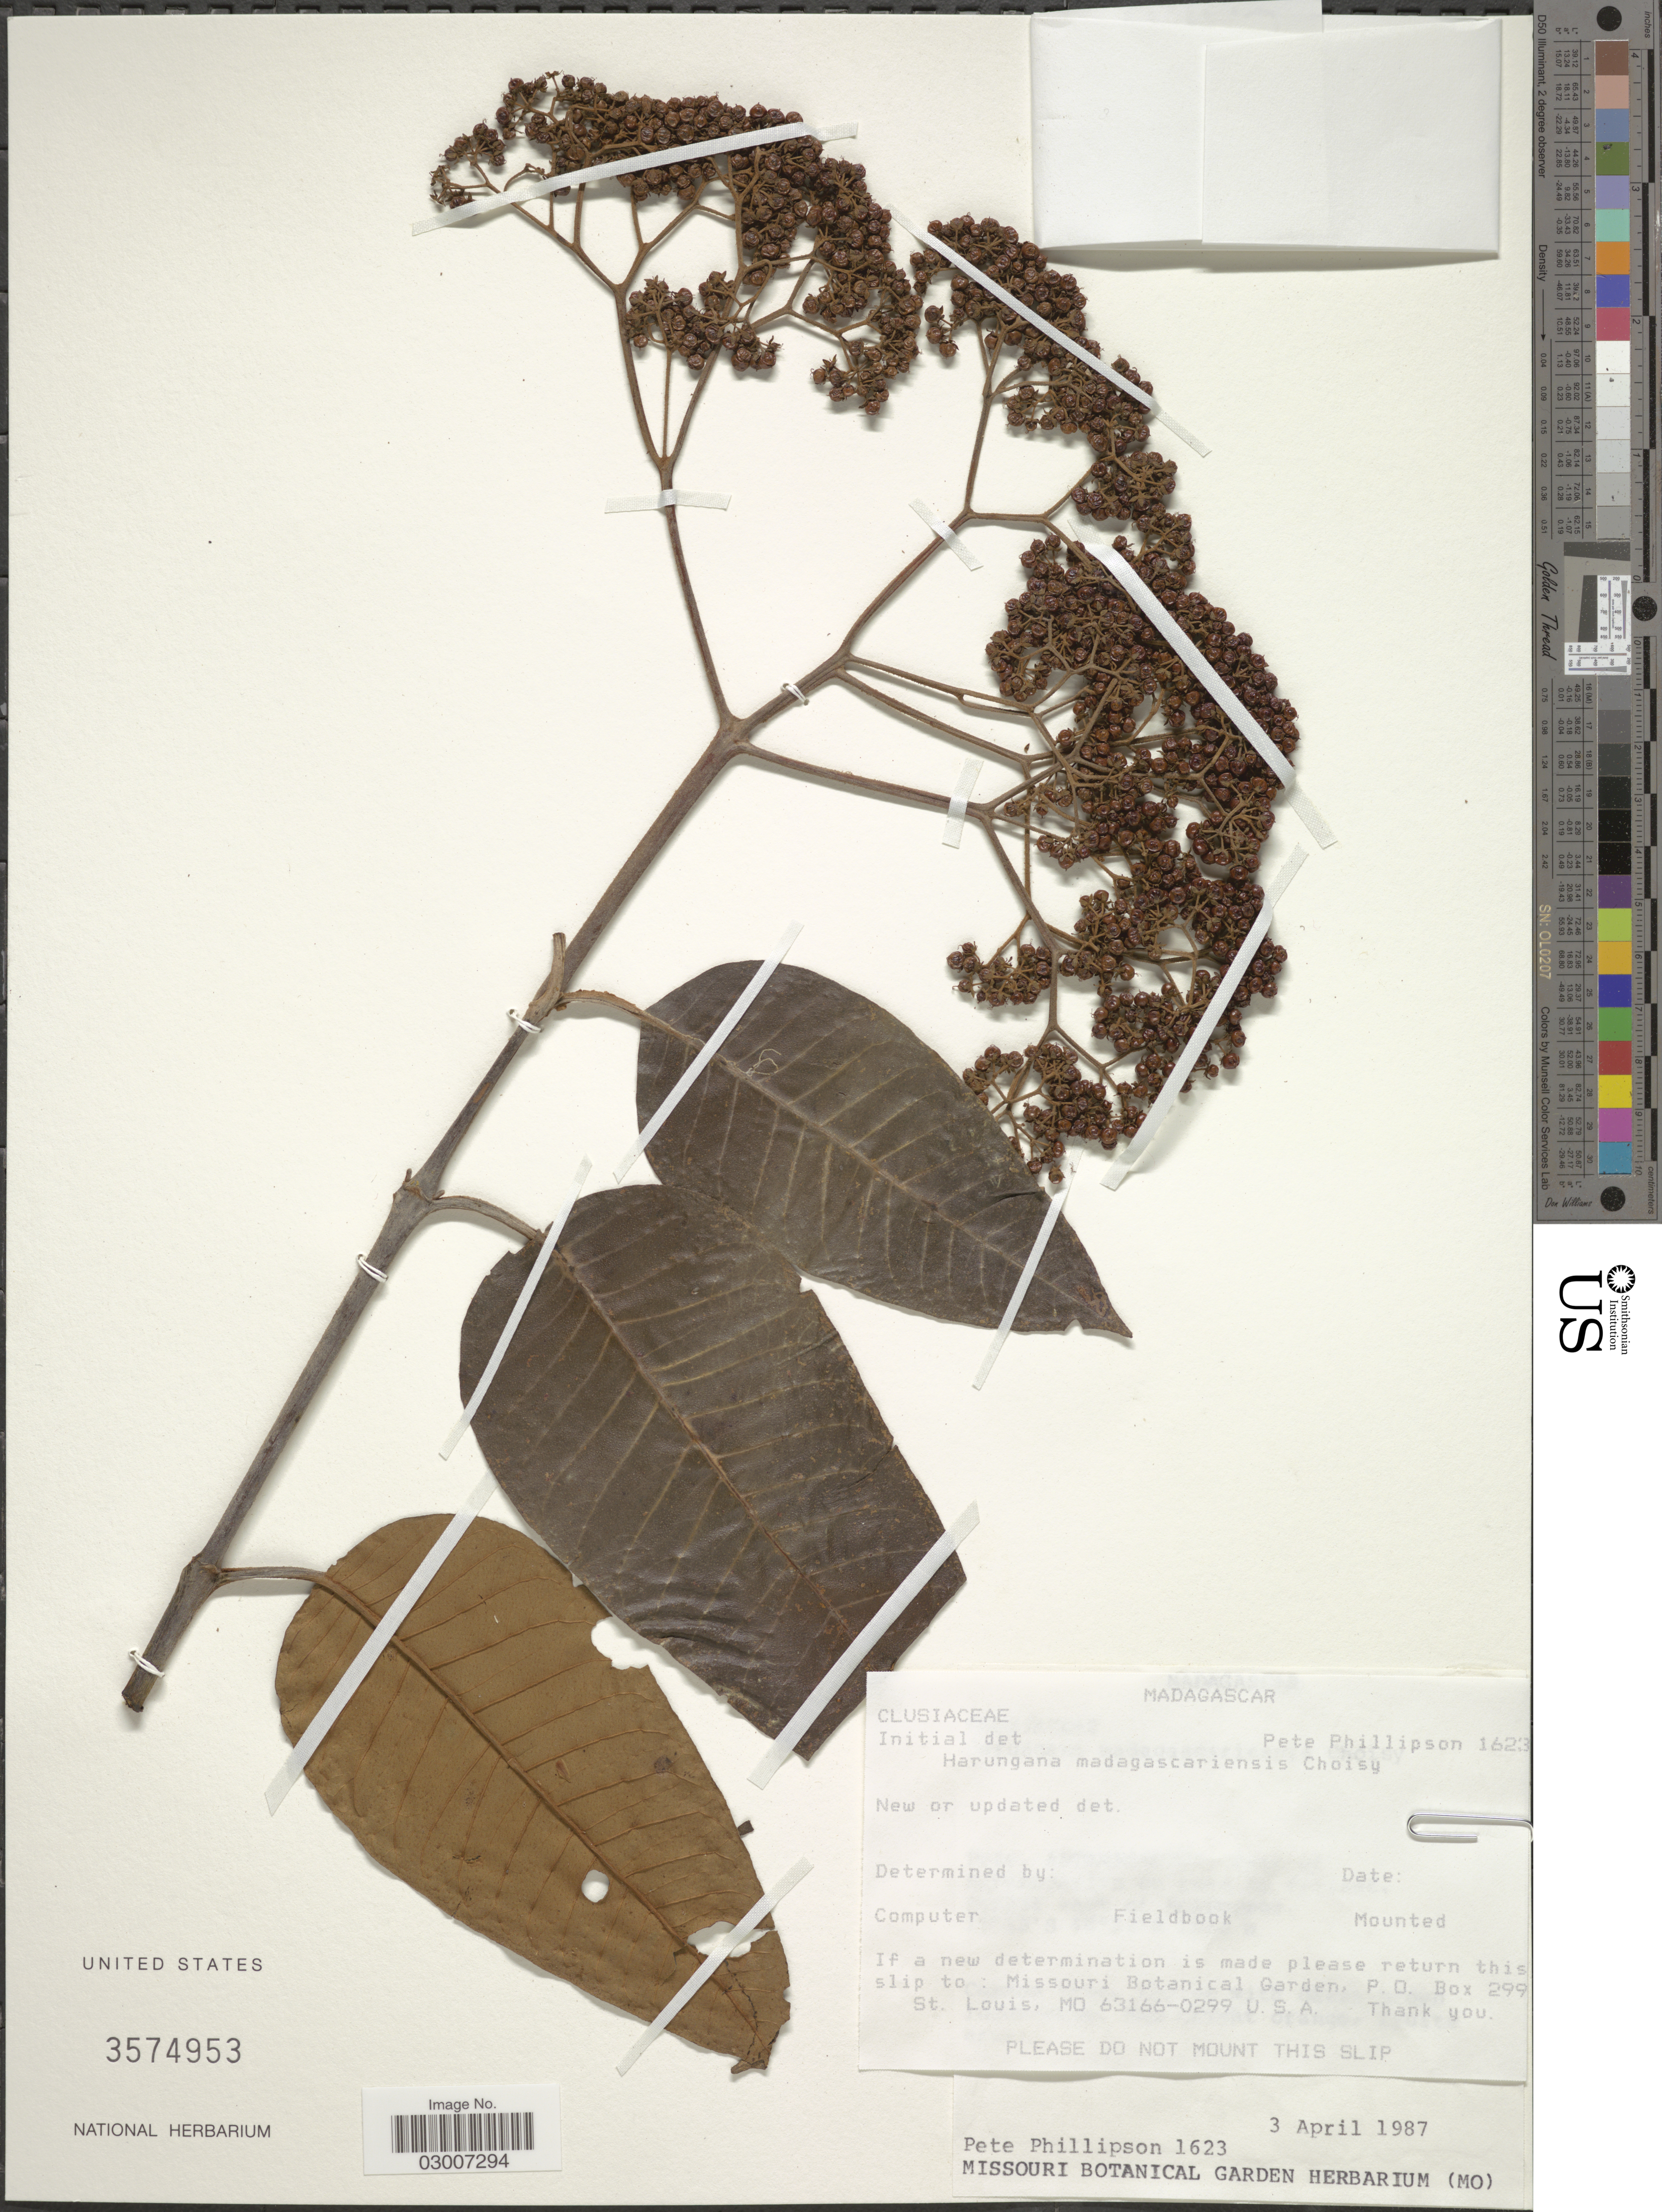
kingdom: Plantae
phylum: Tracheophyta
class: Magnoliopsida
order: Malpighiales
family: Hypericaceae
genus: Harungana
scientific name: Harungana madagascariensis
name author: Lam. ex Poir.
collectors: P. B. Phillipson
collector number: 1623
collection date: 1987-04-03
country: Madagascar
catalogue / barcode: US 3574953